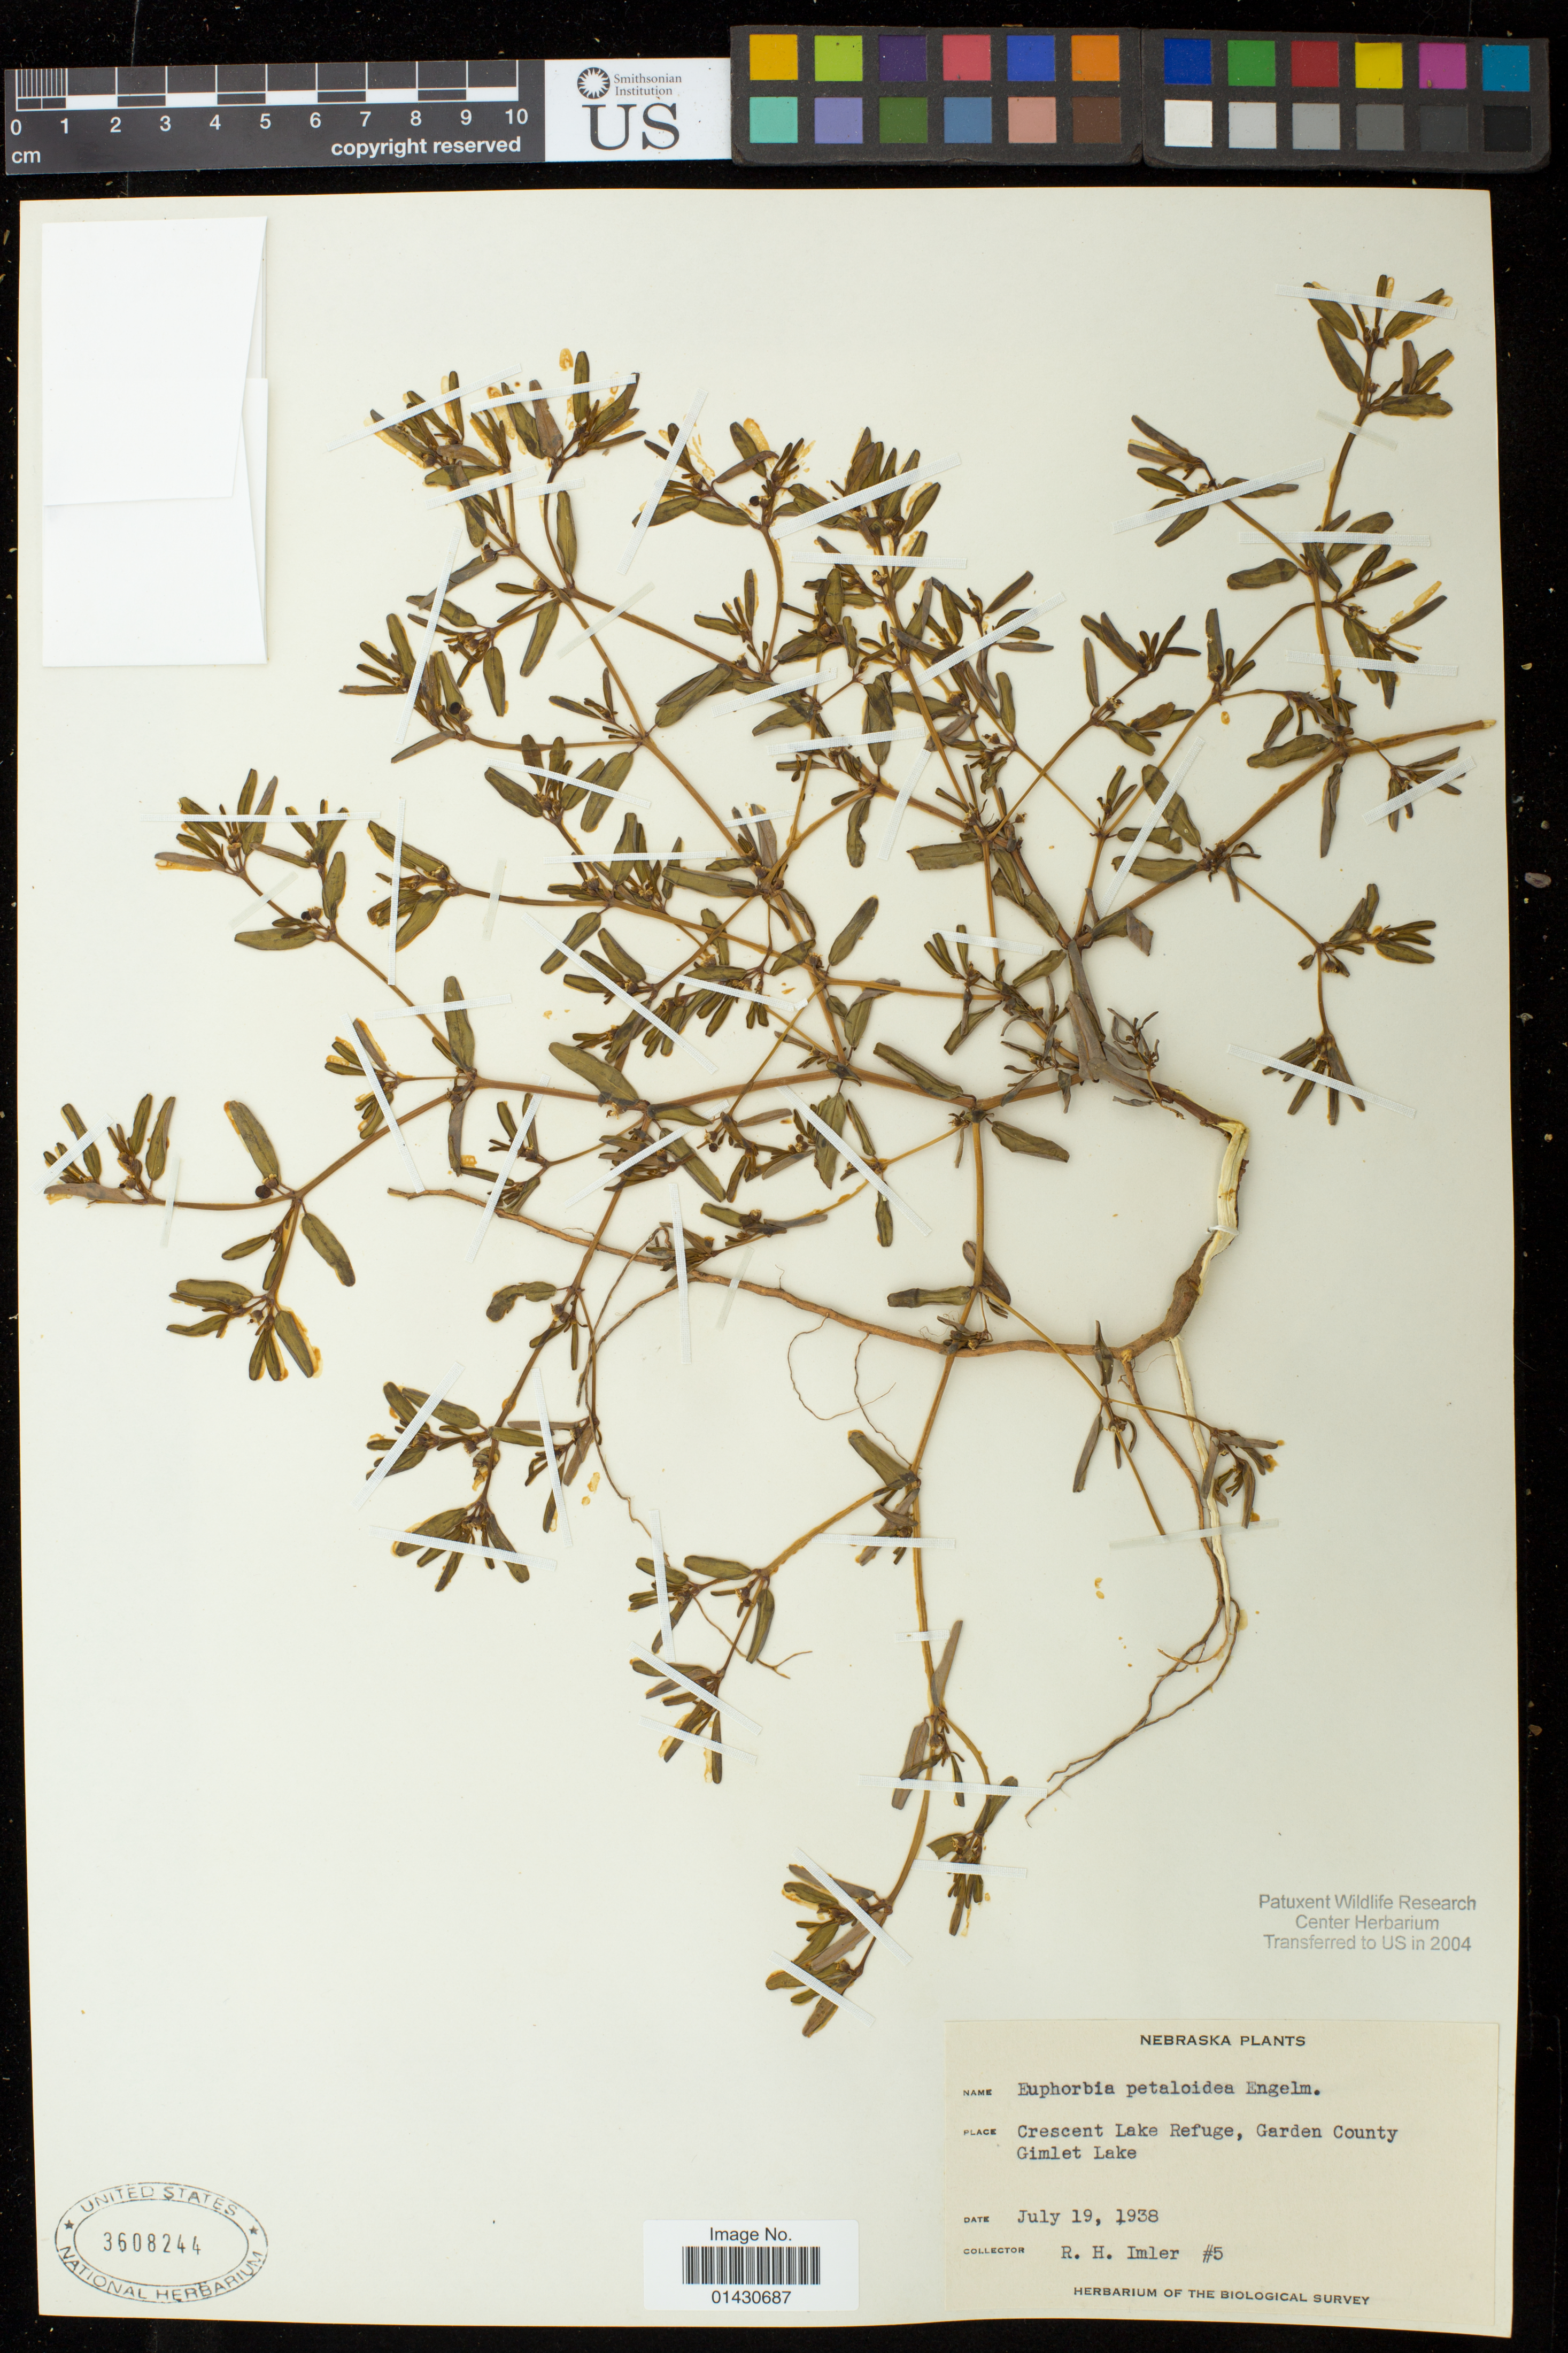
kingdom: Plantae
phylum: Tracheophyta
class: Magnoliopsida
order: Malpighiales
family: Euphorbiaceae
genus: Euphorbia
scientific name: Euphorbia missurica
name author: Raf.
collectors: R. Imler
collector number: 5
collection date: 1938-07-19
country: United States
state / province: Nebraska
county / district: Garden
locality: Crescent Lake Refuge; Gimlet Lake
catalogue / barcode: US 3608244